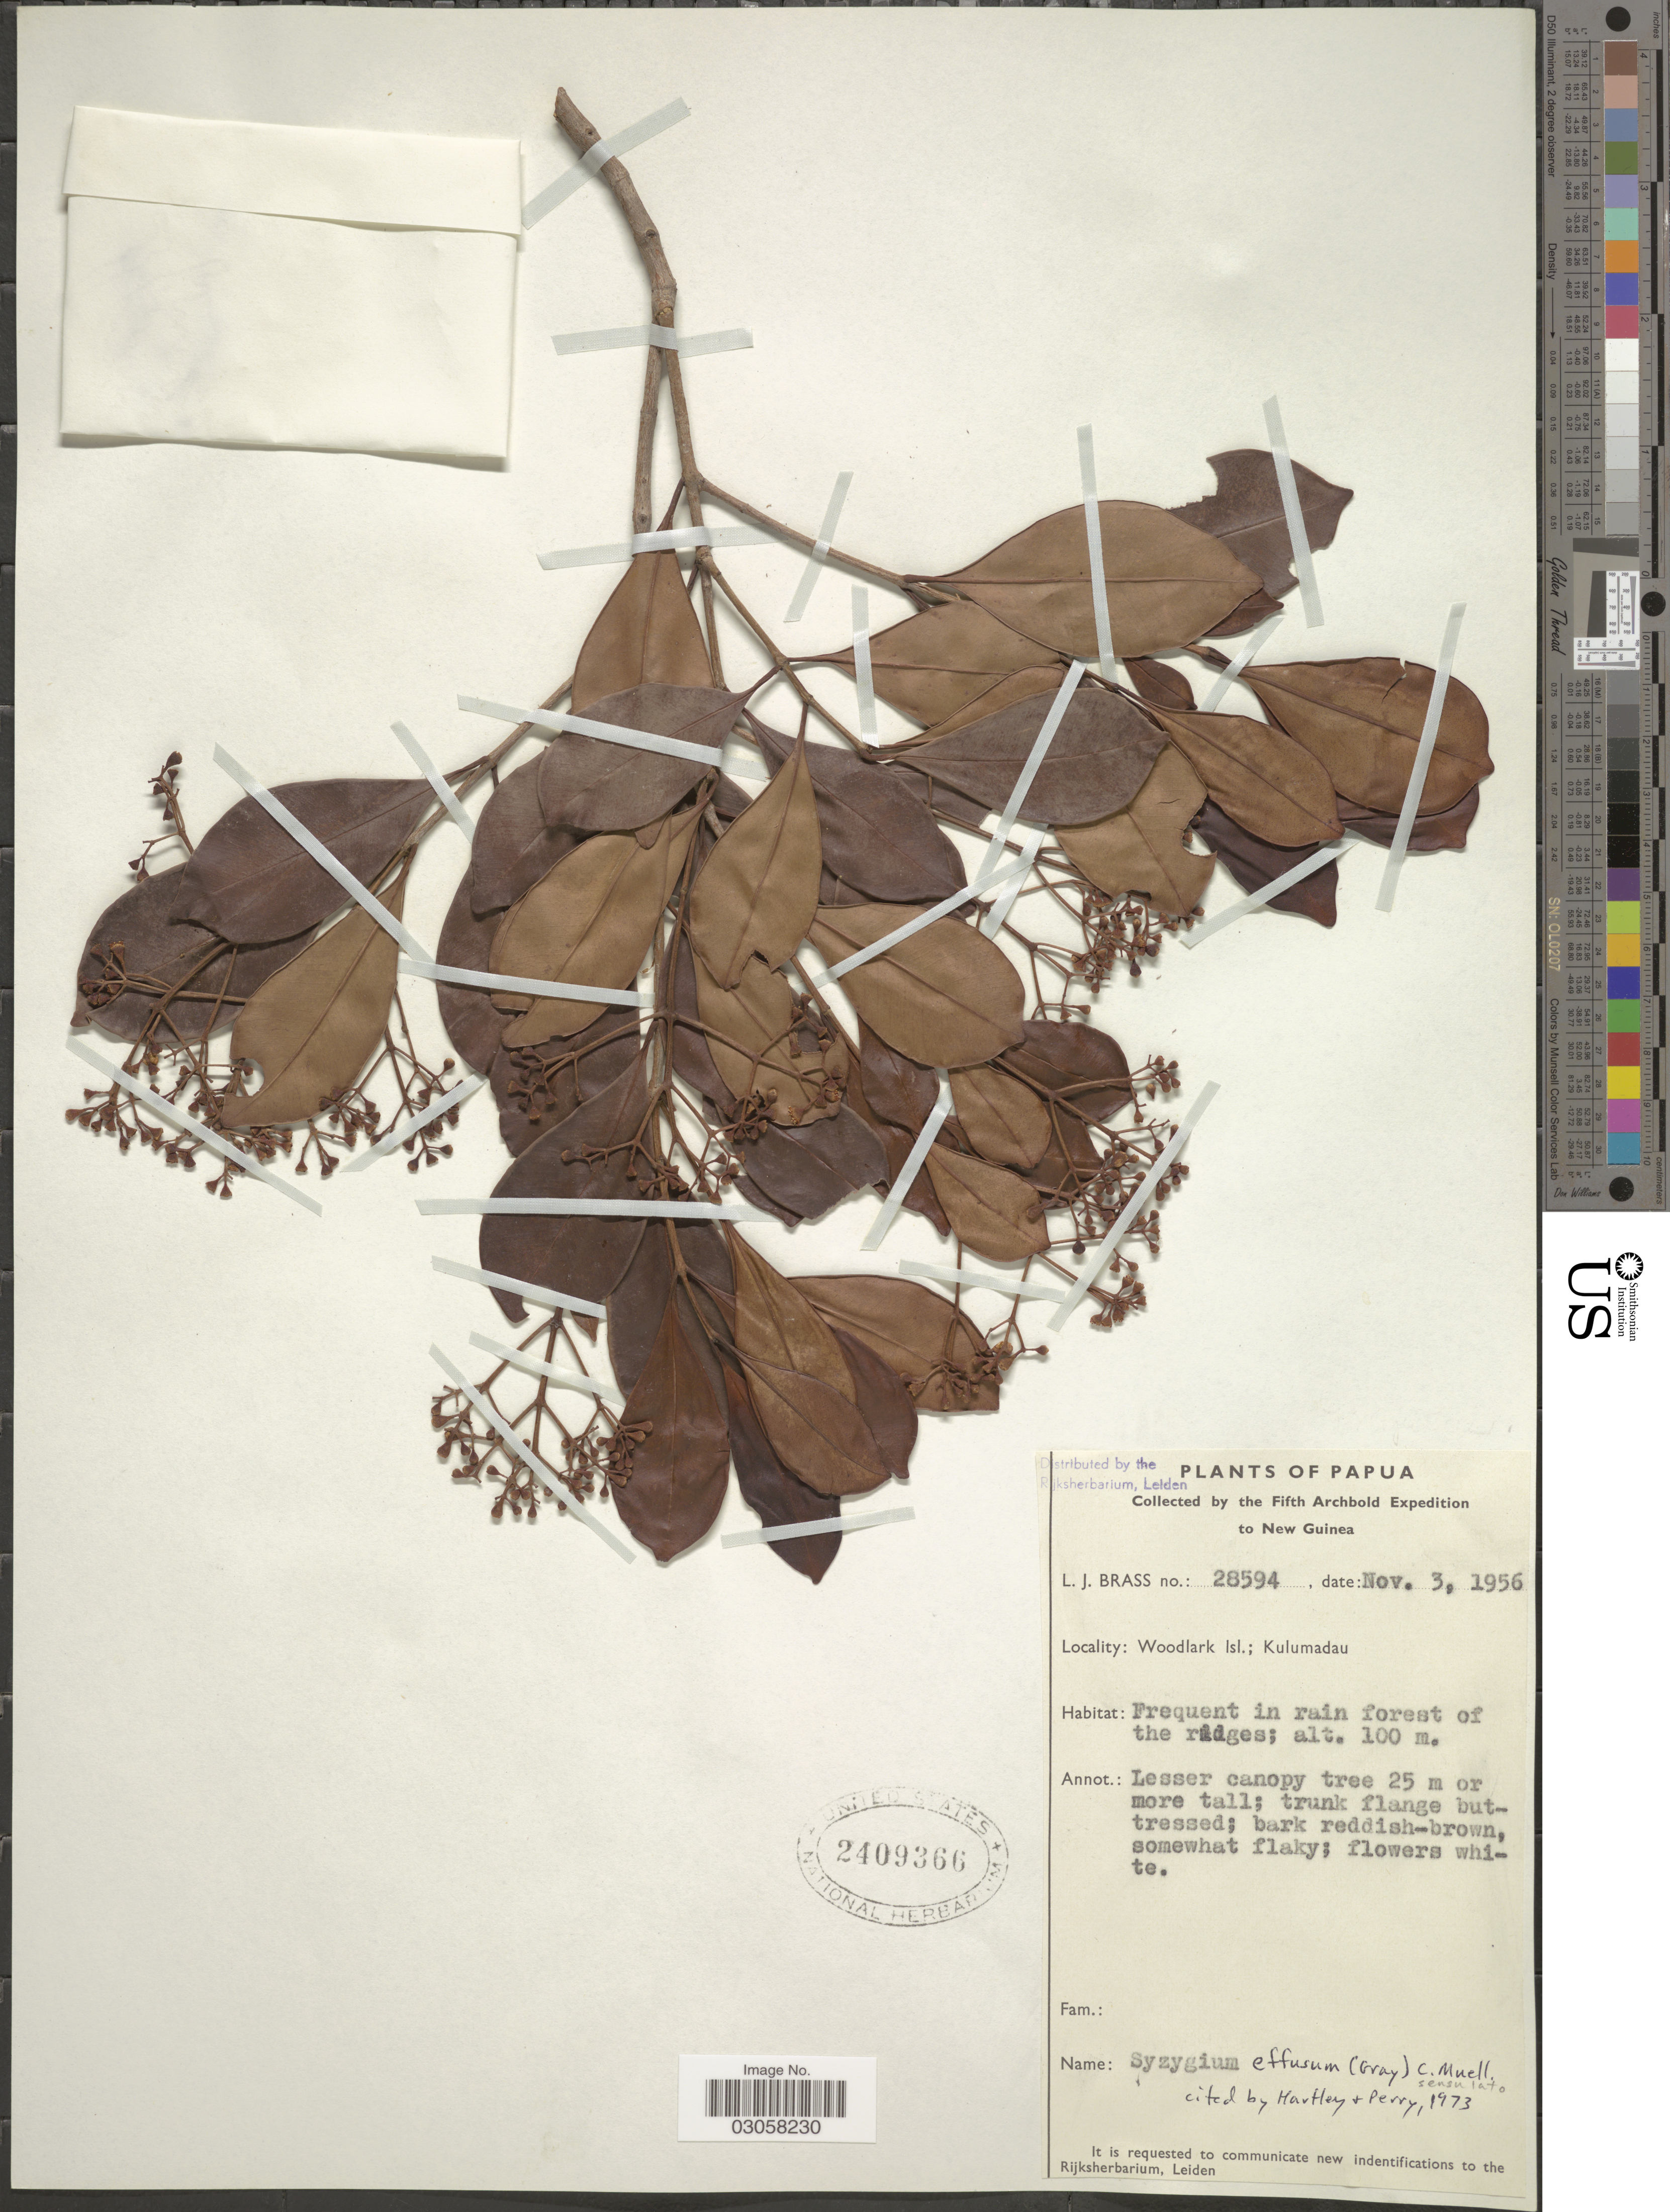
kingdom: Plantae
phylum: Tracheophyta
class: Magnoliopsida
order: Myrtales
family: Myrtaceae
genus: Syzygium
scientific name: Syzygium effusum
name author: (A. Gray) K. Müller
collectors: L. J. Brass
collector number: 28594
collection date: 1956-11-03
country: Papua New Guinea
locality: Papua. New Guinea. Woodlark Isl.; Kulumadau.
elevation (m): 100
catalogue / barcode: US 2409366